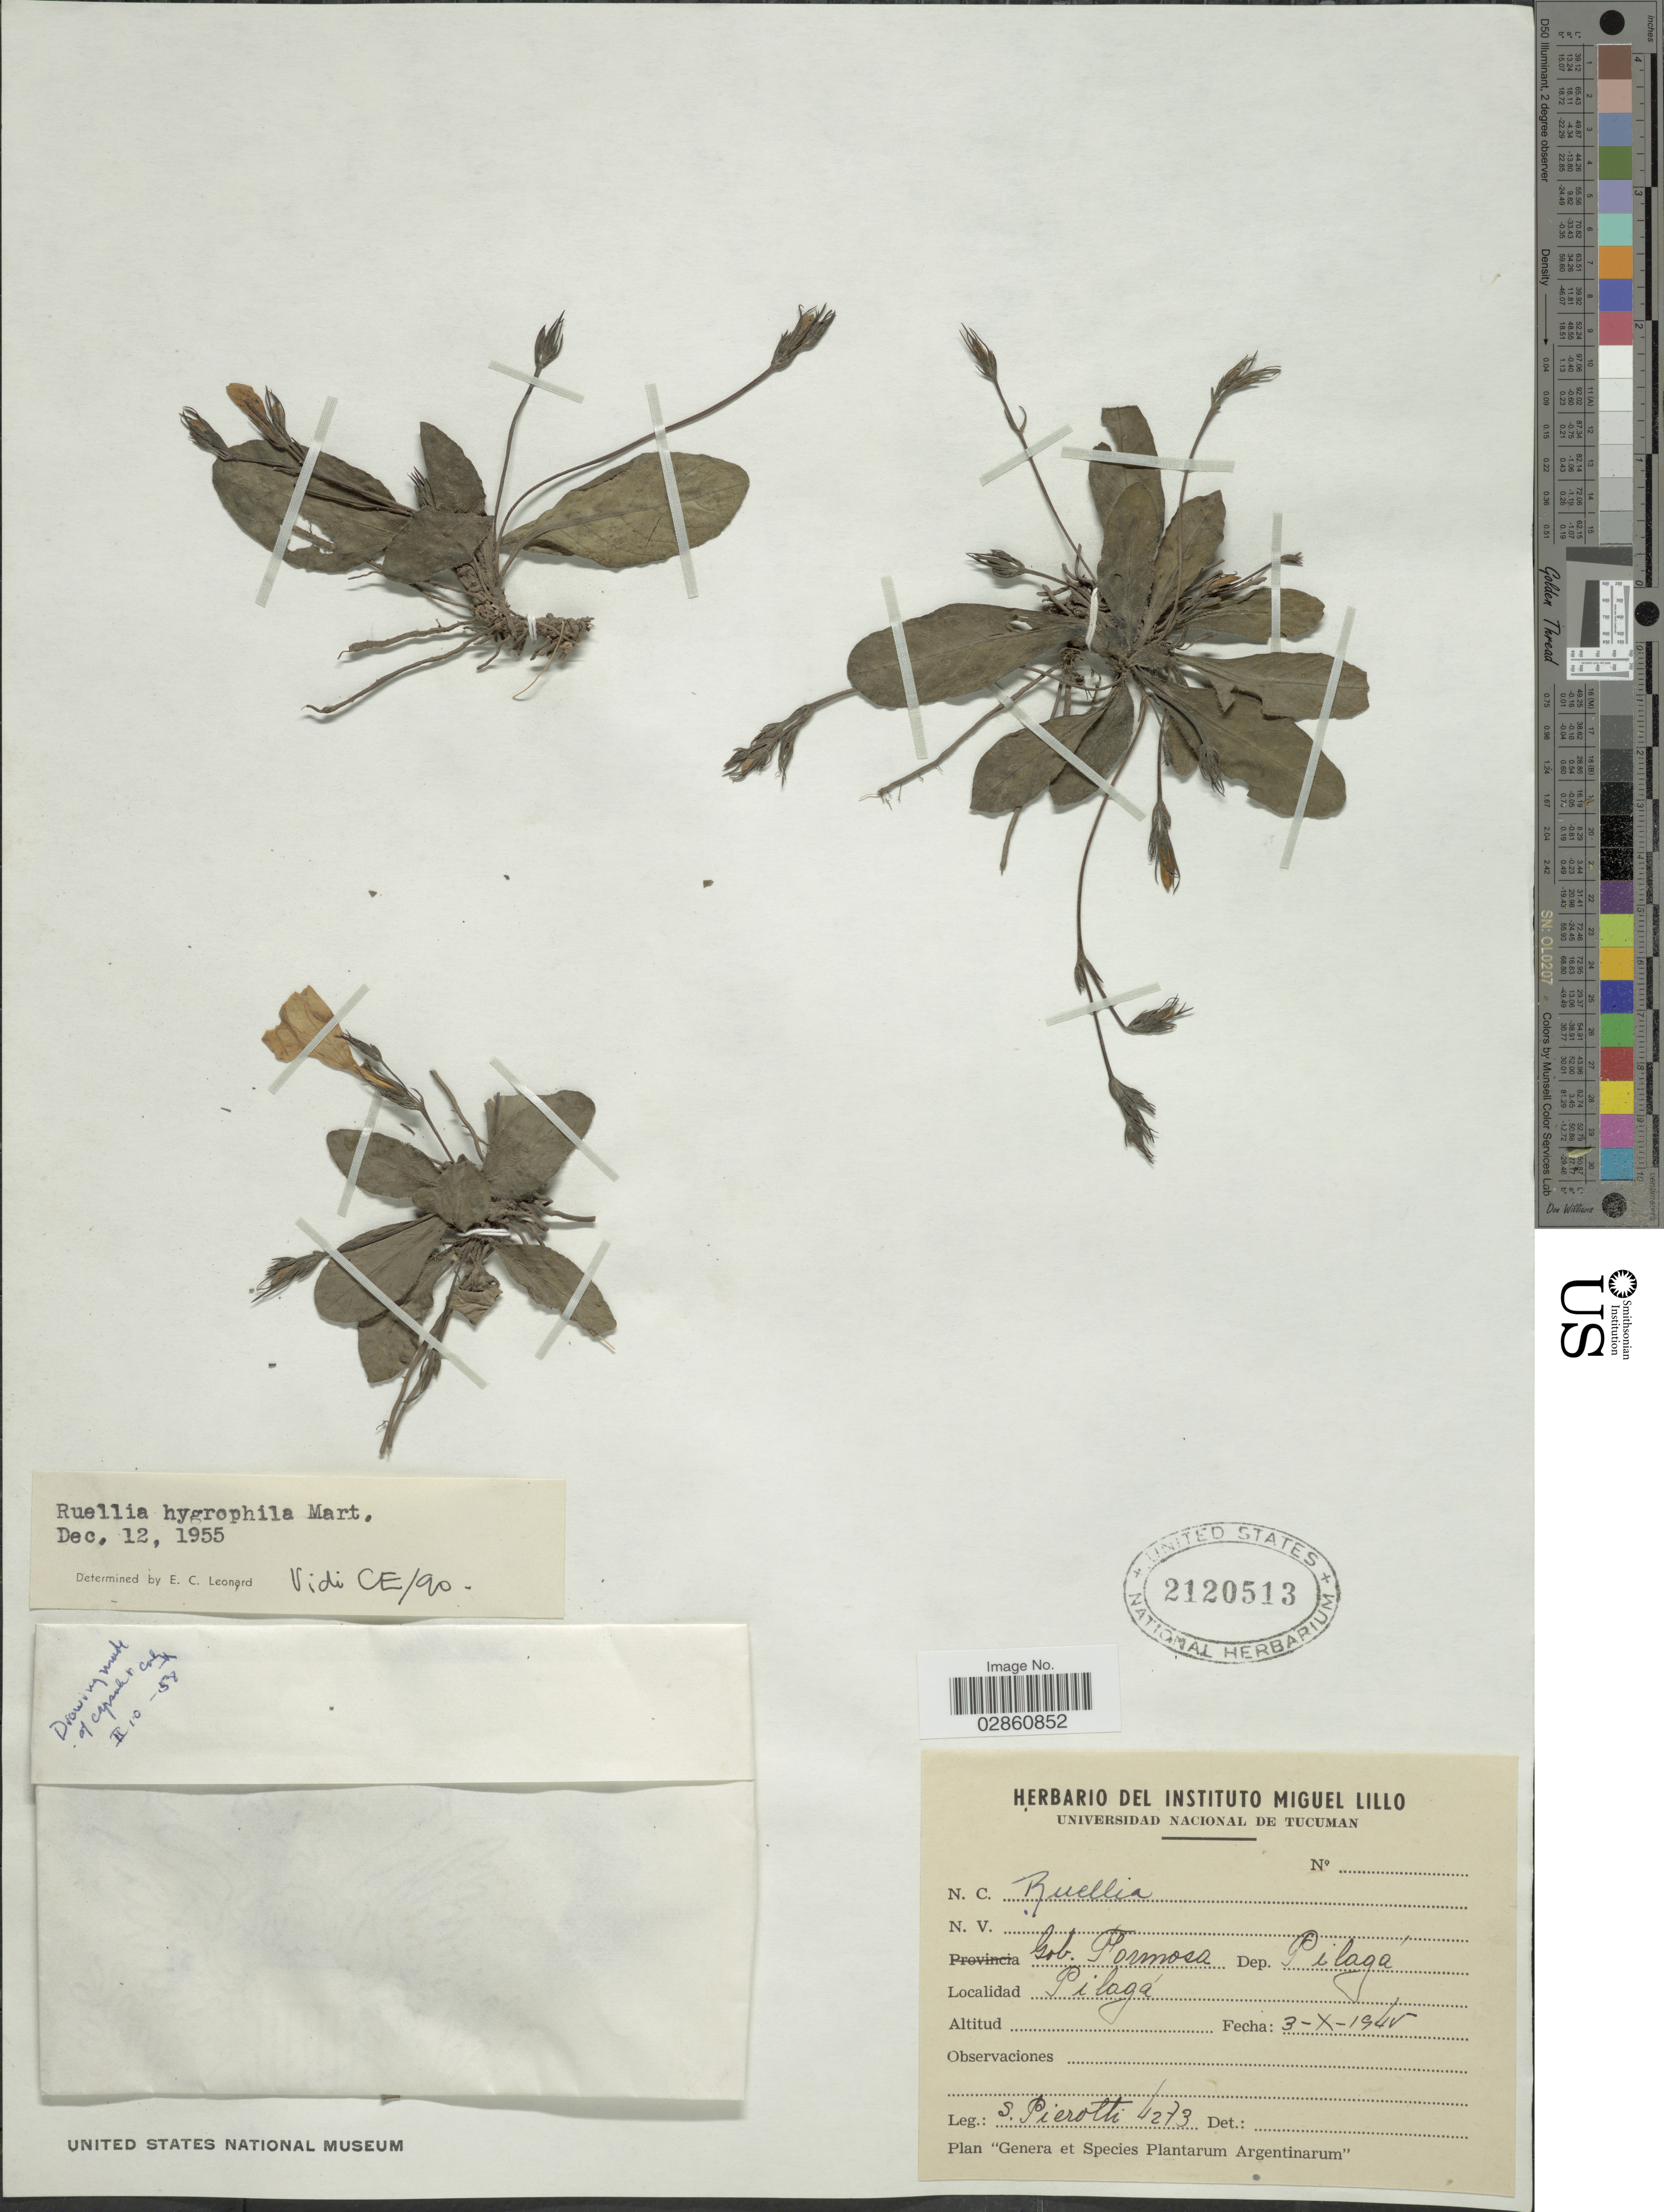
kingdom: Plantae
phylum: Tracheophyta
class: Magnoliopsida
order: Lamiales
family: Acanthaceae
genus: Ruellia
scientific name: Ruellia hygrophila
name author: Mart.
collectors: S. A. Pierotti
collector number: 4273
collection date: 1945-10-03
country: Argentina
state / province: Formosa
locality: Gob. Formosa. Dep. Pilagá. Pilagá.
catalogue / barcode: US 2120513